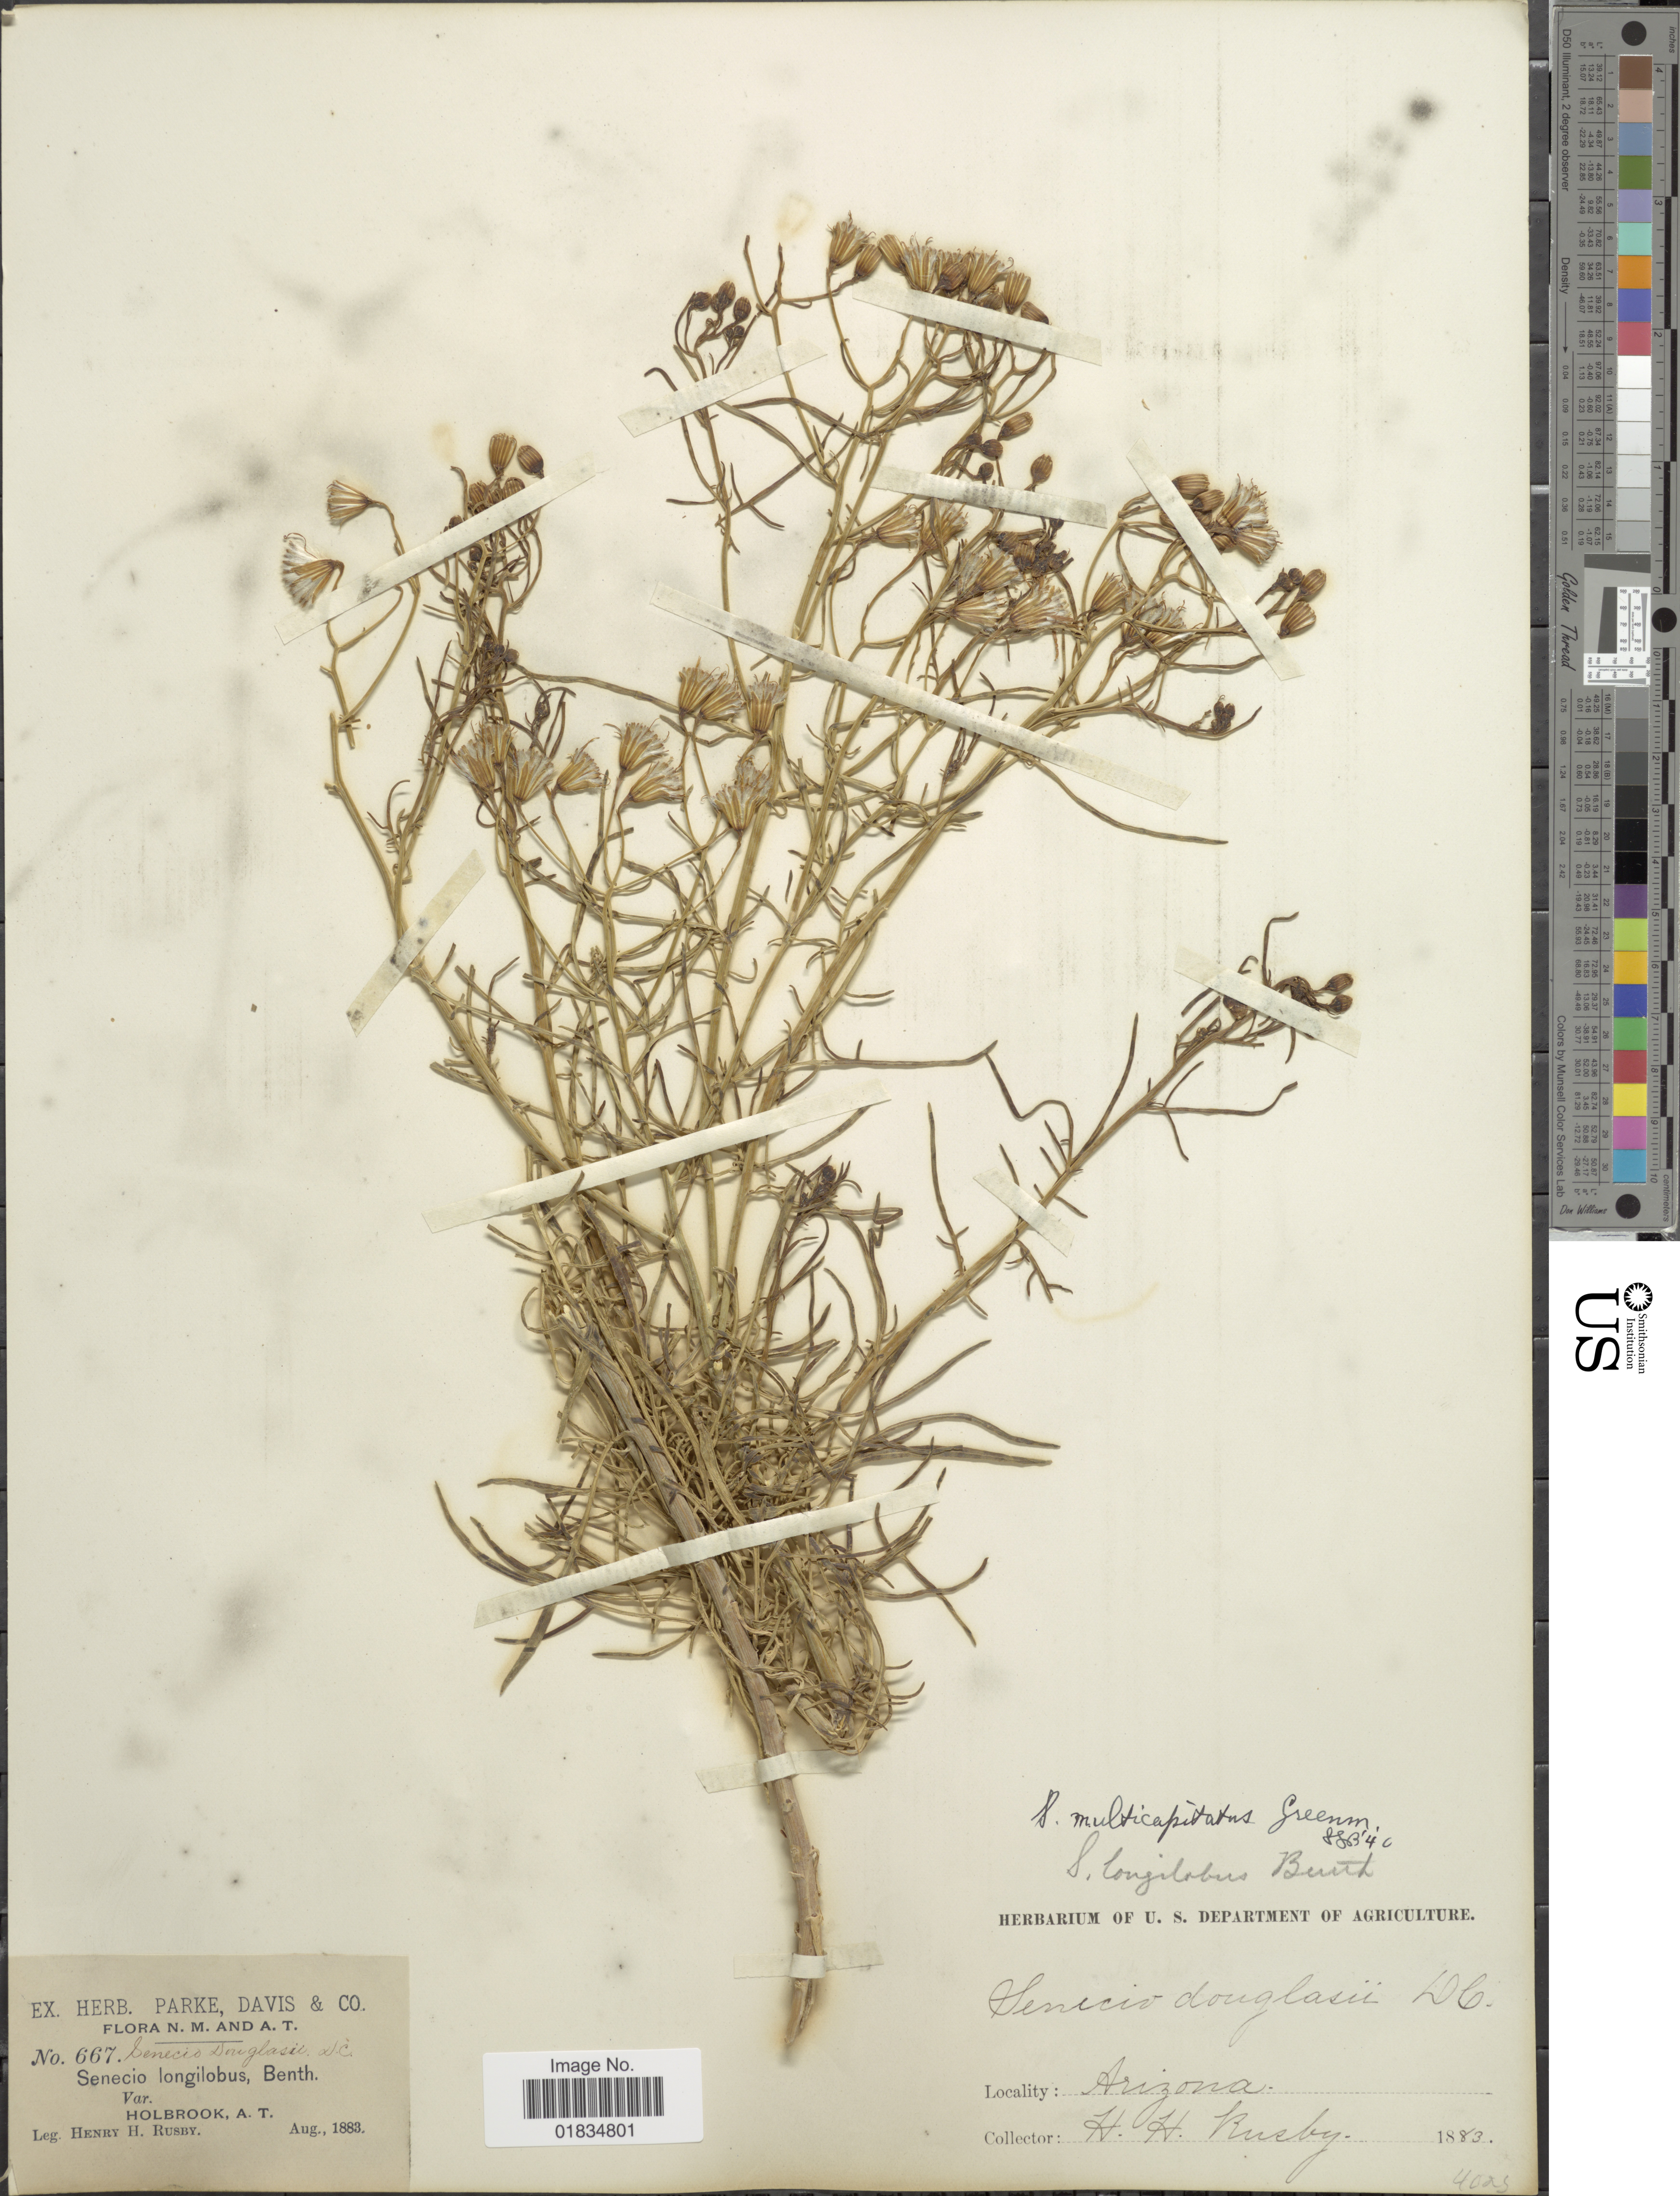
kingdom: Plantae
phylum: Tracheophyta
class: Magnoliopsida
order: Asterales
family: Asteraceae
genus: Senecio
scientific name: Senecio multicapitatus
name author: Greenm.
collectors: H. H. Rusby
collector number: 667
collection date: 1883-08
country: United States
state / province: Arizona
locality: Holbrook, A.T.